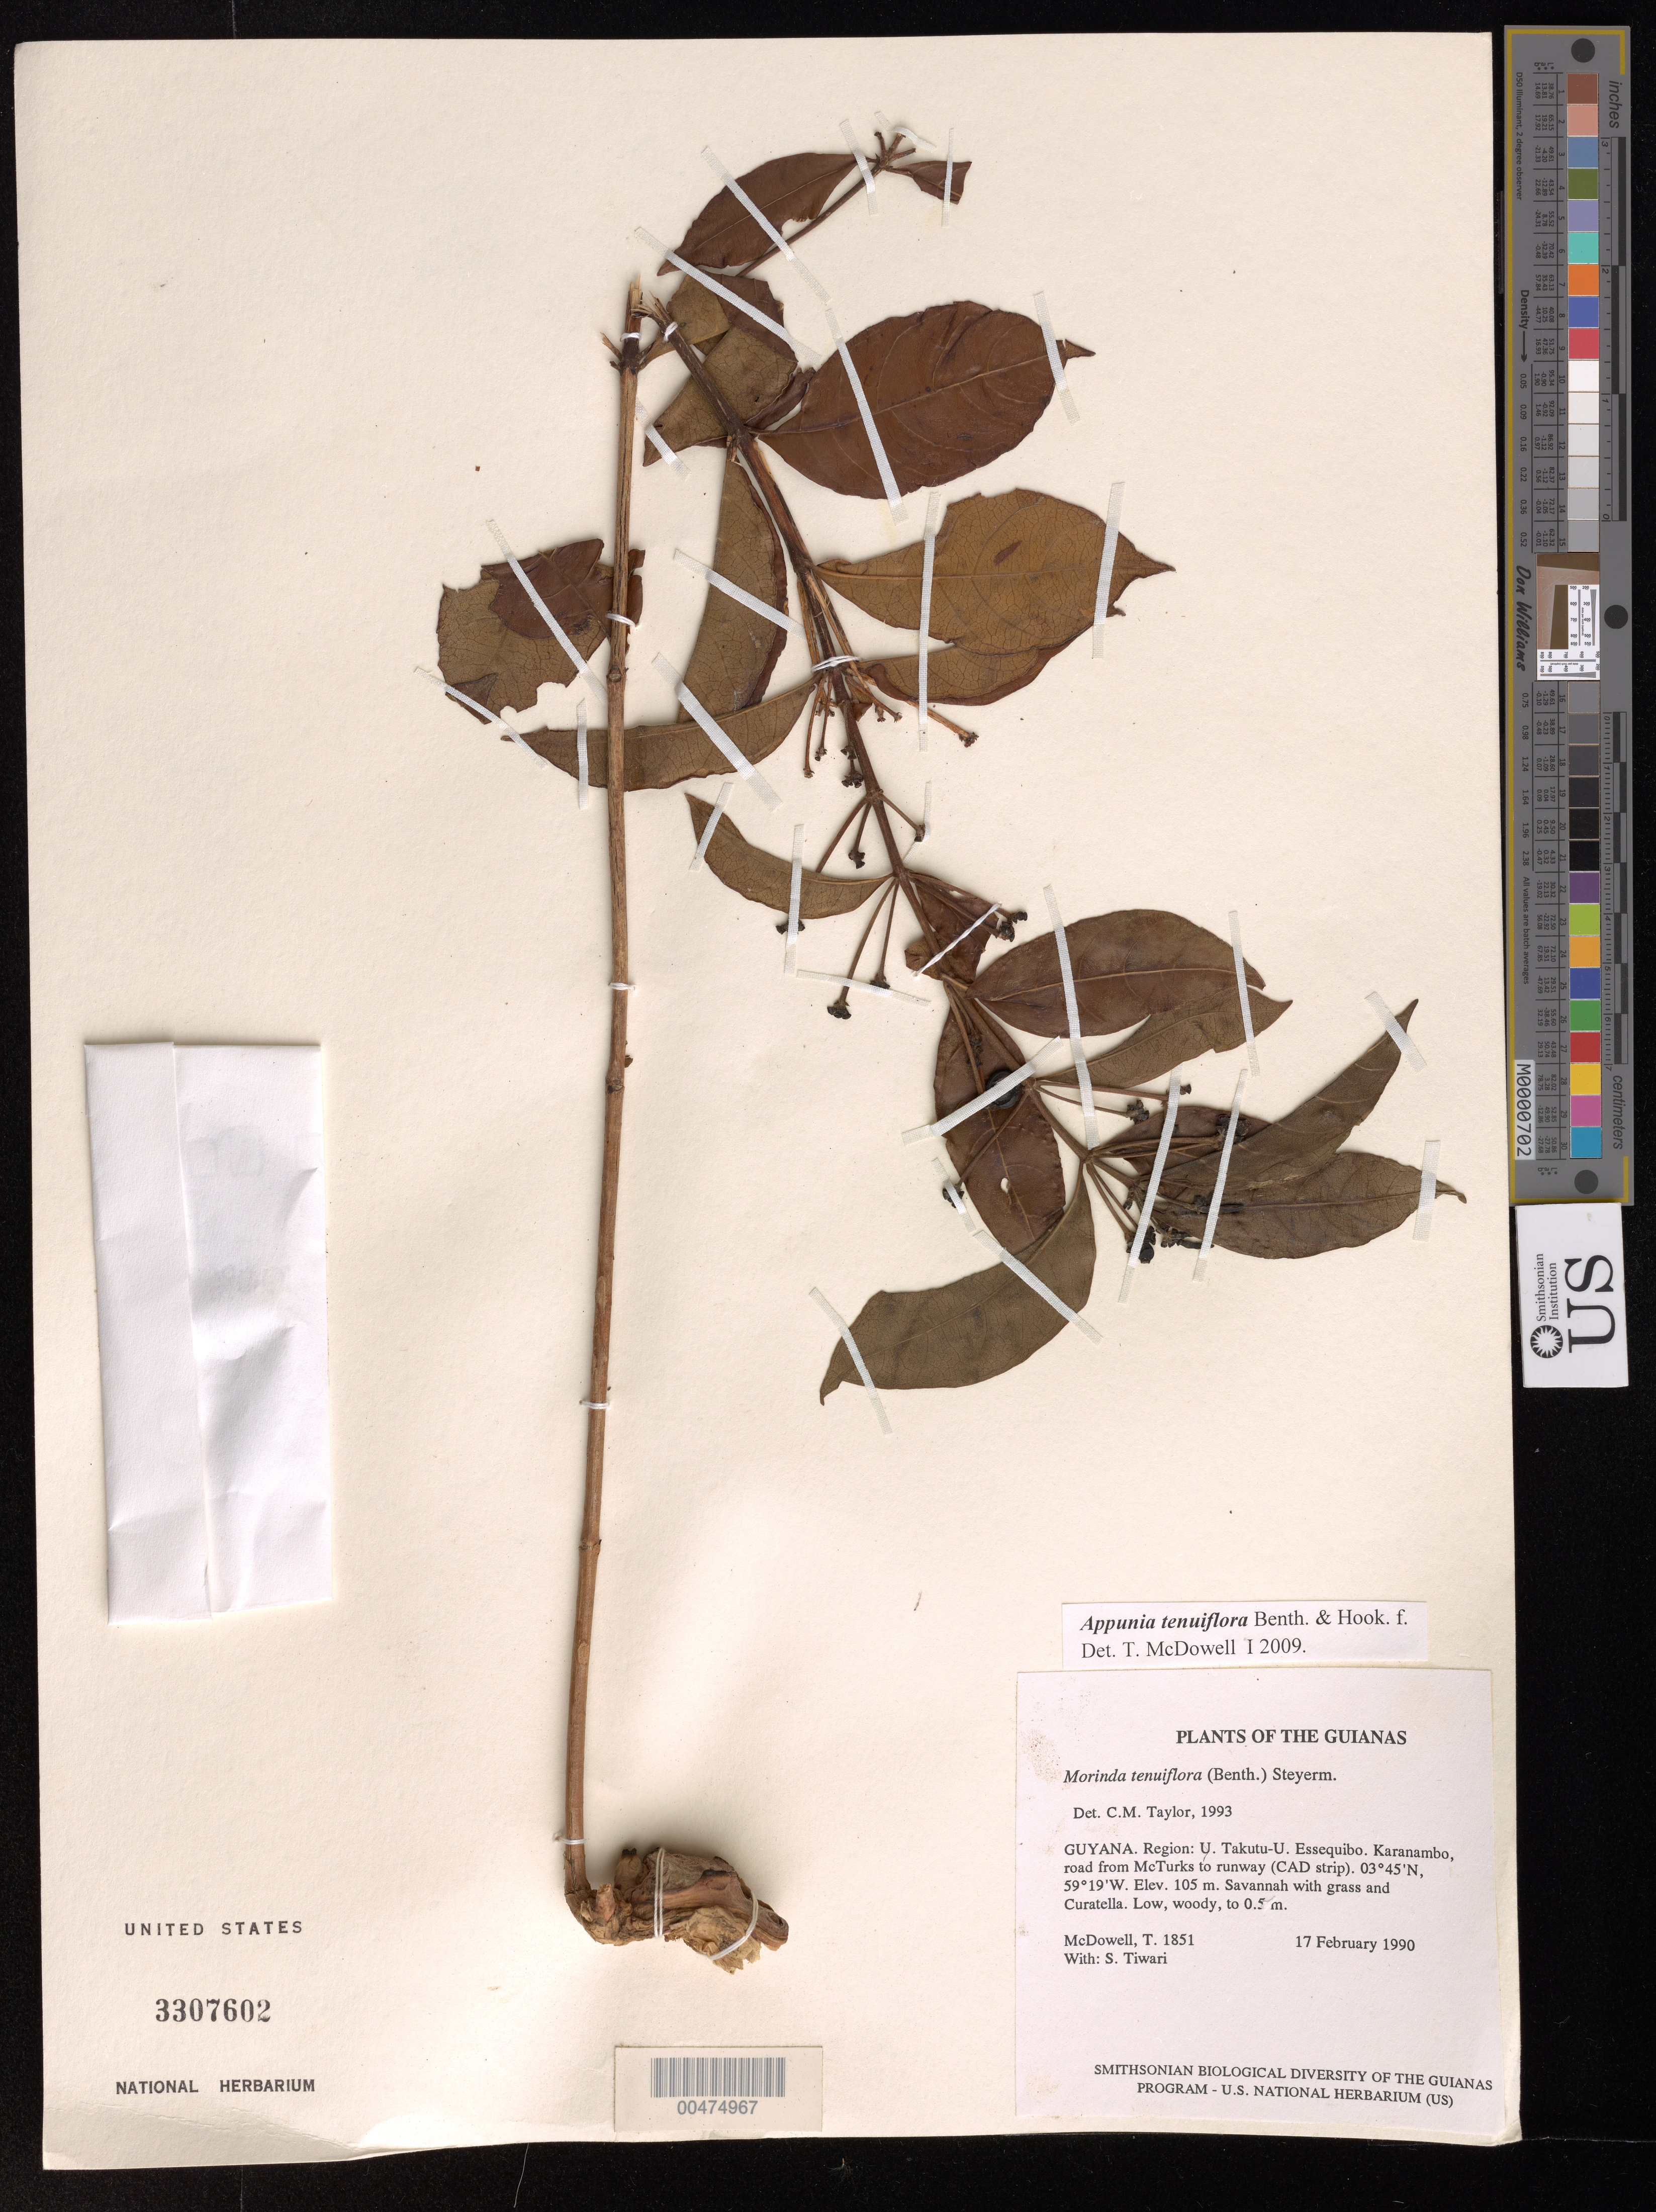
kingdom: Plantae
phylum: Tracheophyta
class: Magnoliopsida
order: Gentianales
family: Rubiaceae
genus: Appunia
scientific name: Appunia tenuiflora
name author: (Benth.) Hook. f. ex B.D. Jacks.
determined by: McDowell, T.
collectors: T. McDowell & S. Tiwari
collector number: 1851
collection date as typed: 17 February 1990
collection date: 1990-02-17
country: Guyana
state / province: U. Takutu-U. Essequibo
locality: Karanambo, road from McTurks compound to runway (CAD strip)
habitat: Savanna with grass and Curatella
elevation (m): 105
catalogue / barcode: US 3307602